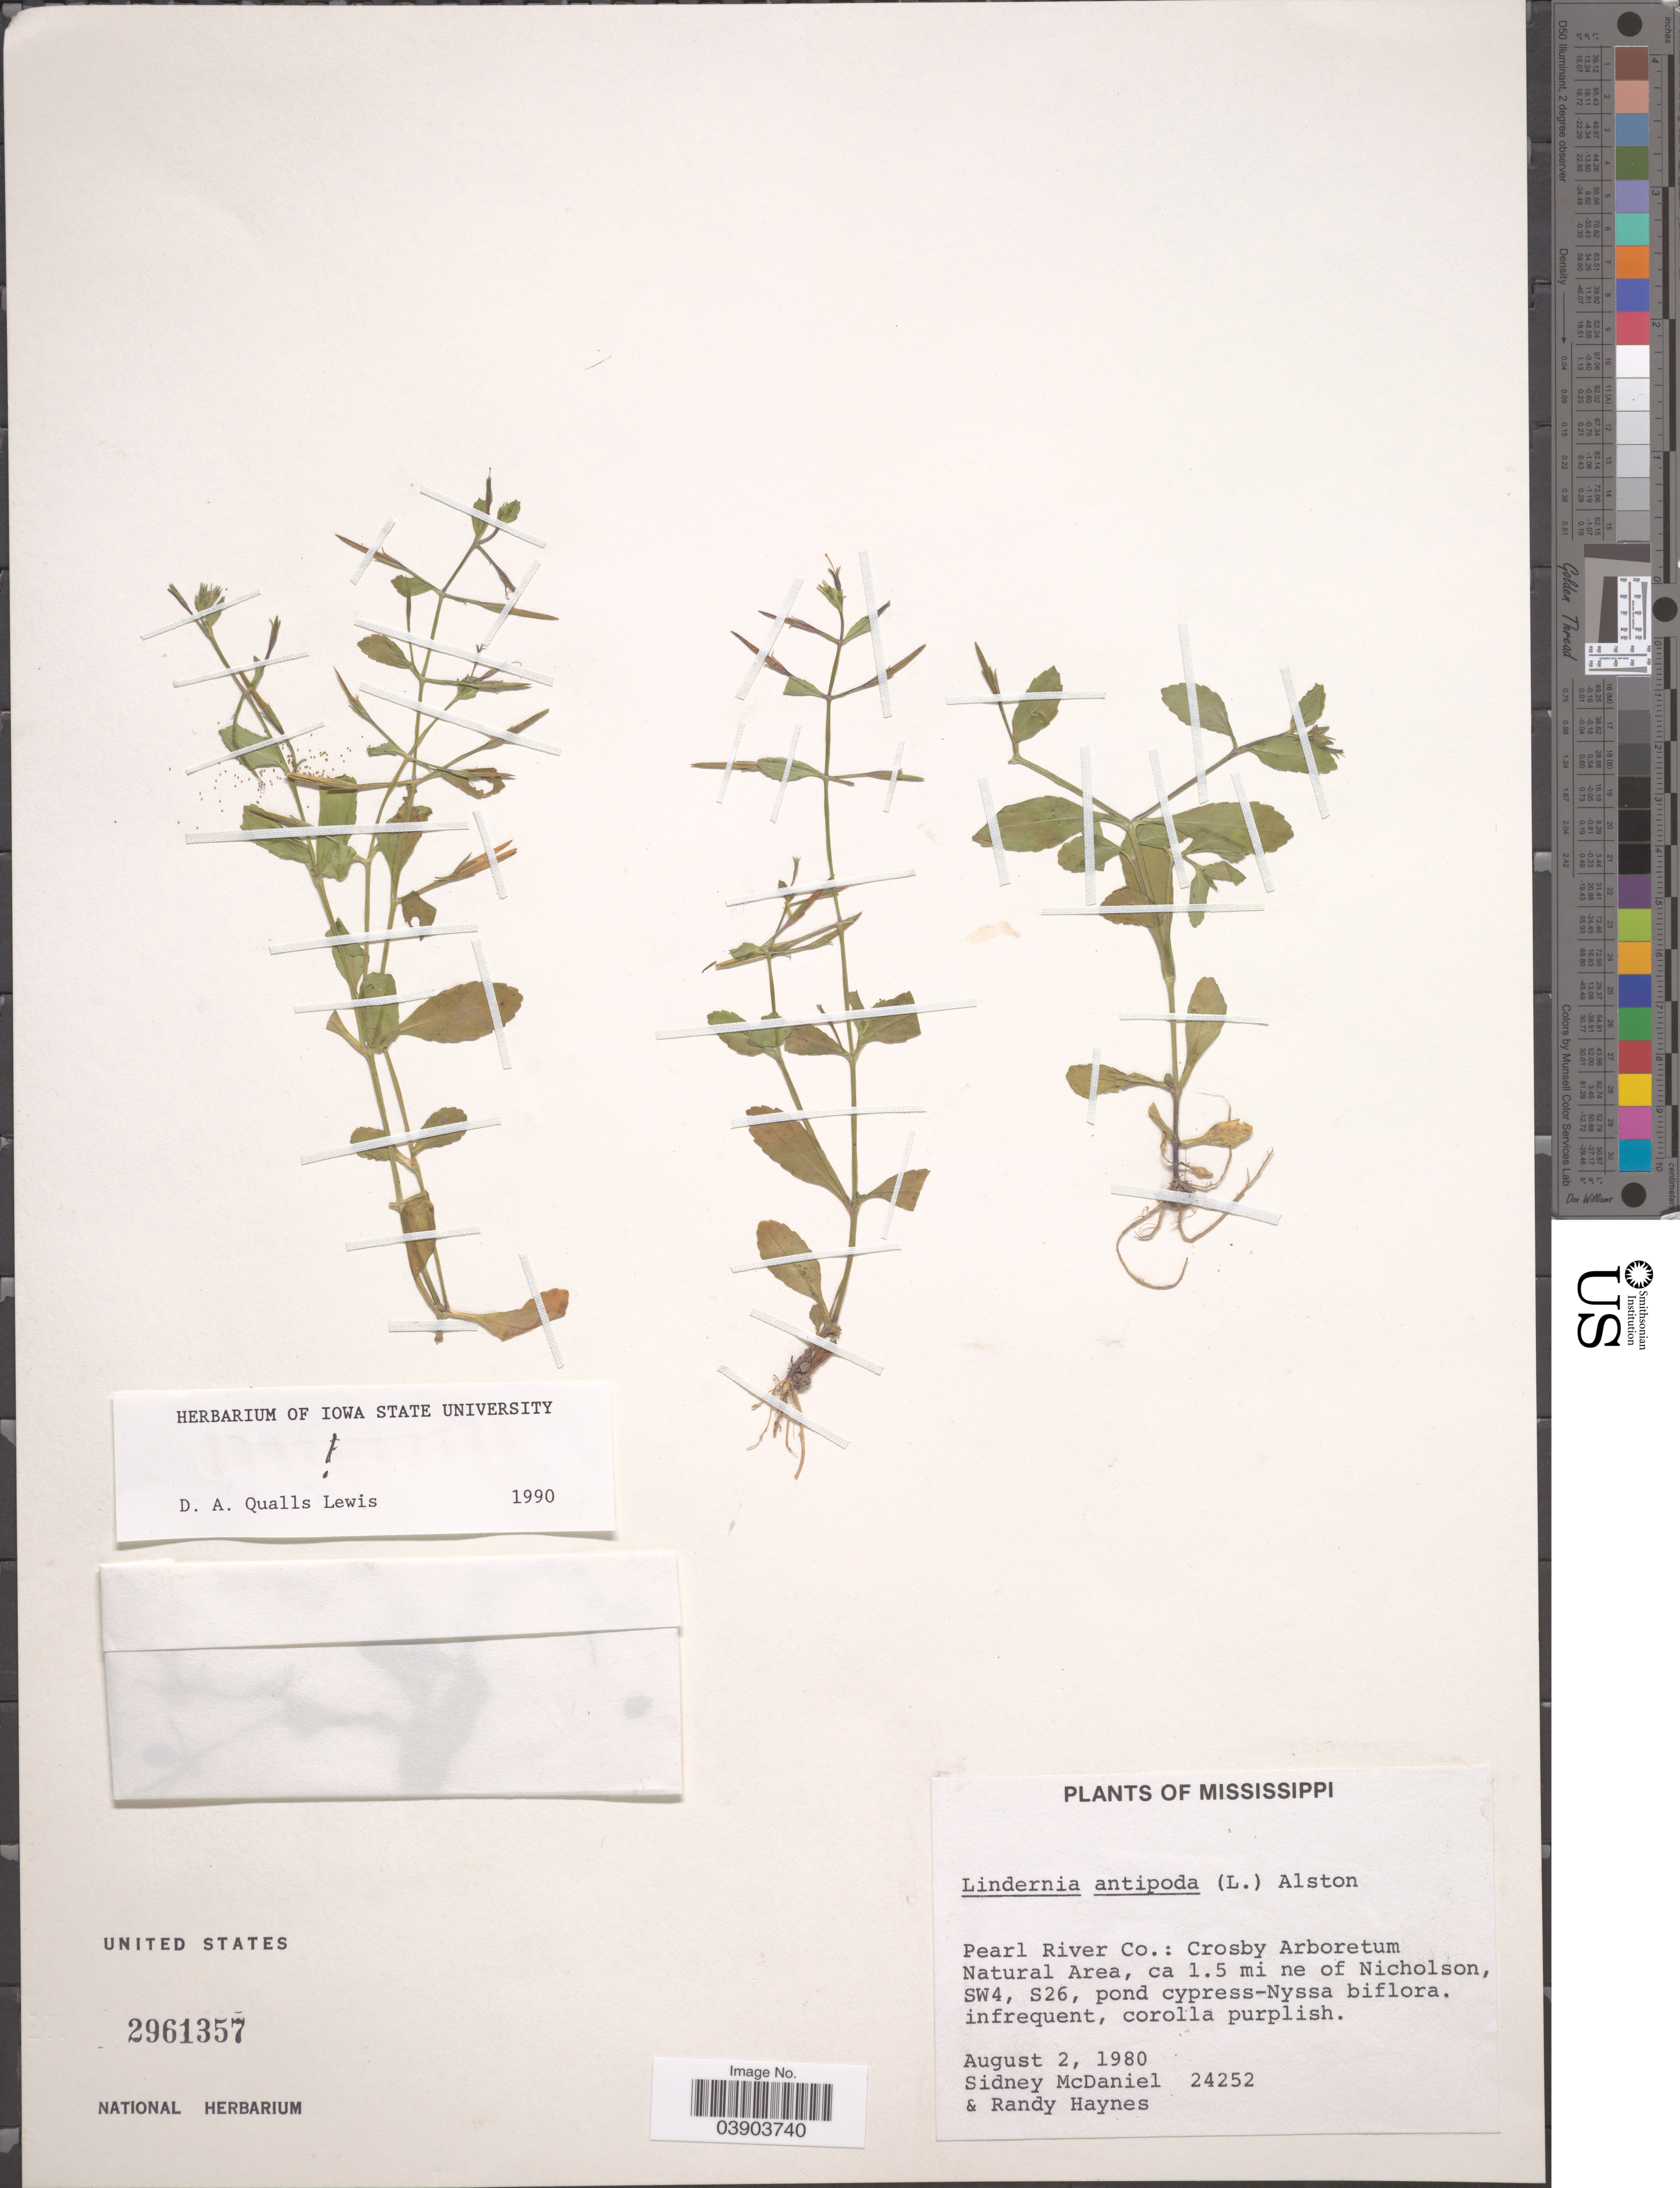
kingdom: Plantae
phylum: Tracheophyta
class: Magnoliopsida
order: Lamiales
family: Linderniaceae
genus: Lindernia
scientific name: Lindernia antipoda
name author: (L.) Alston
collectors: S. McDaniel & R. Haynes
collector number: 24252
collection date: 1980-08-02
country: United States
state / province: Mississippi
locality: Pearl River Co.: Crosby Arboretum Natural Area, ca. 1.5 mi ne of Nicholson, SW4, S26.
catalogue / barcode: US 2961357